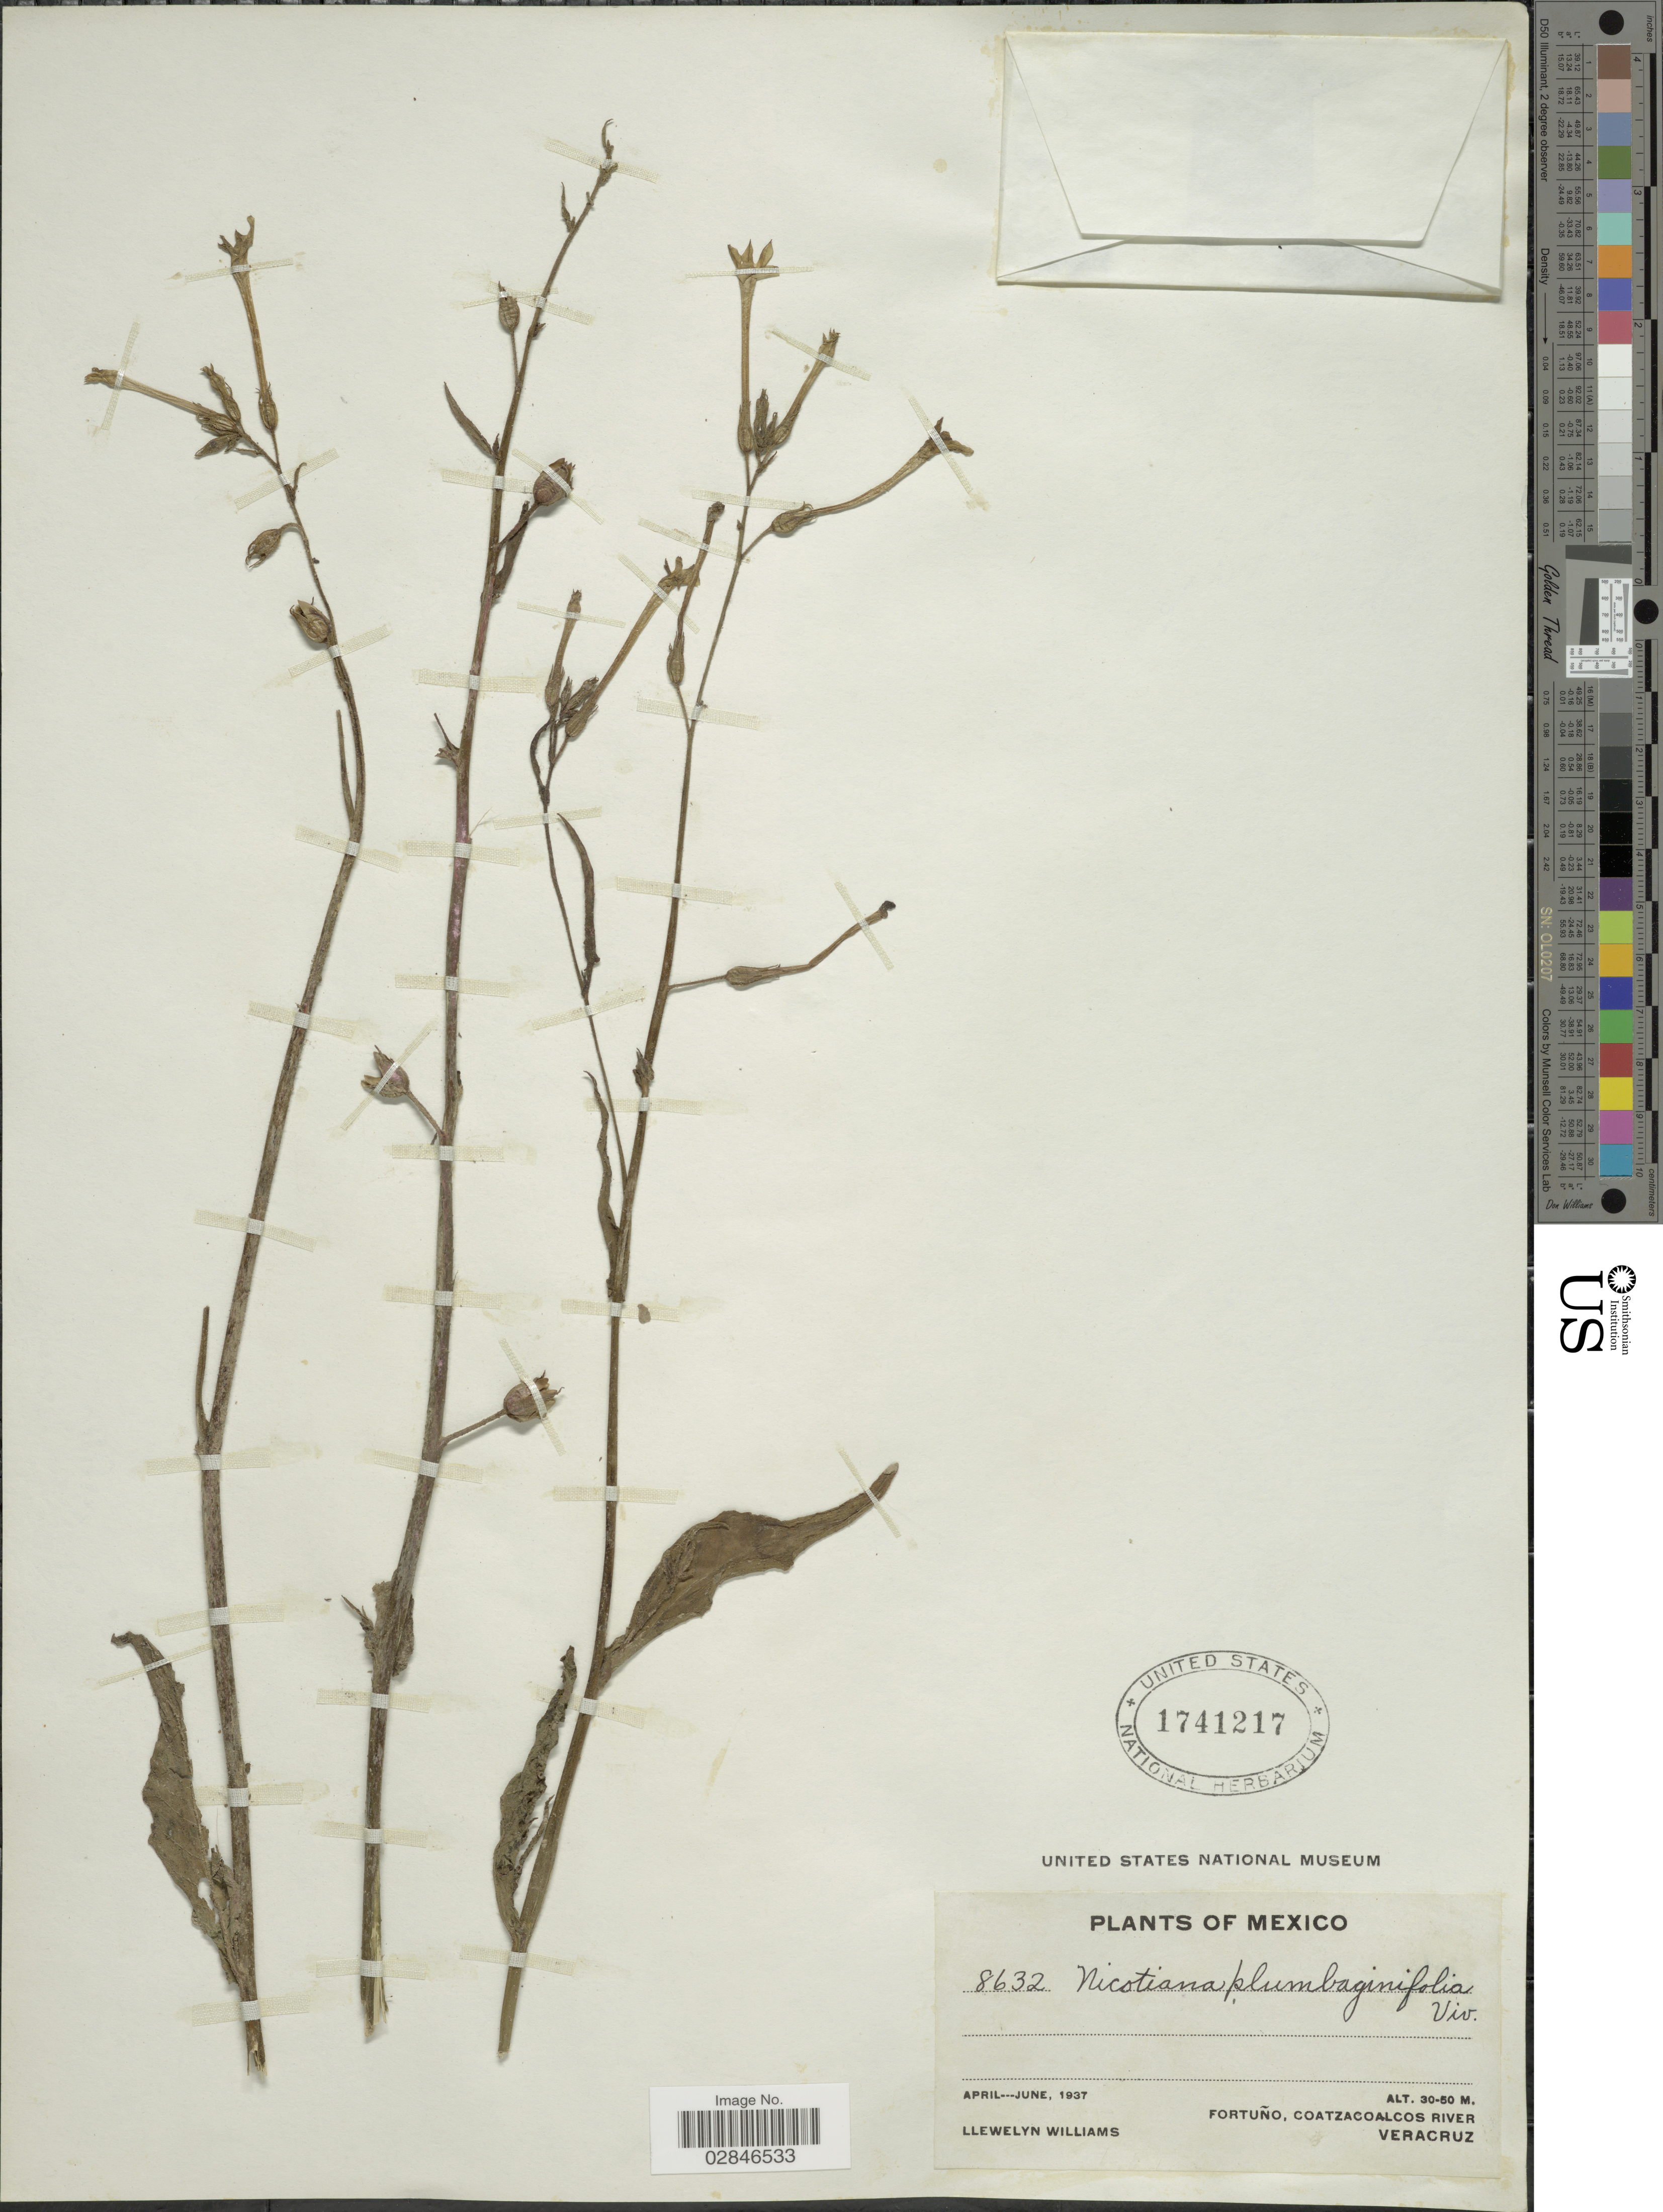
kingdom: Plantae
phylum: Tracheophyta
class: Magnoliopsida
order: Solanales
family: Solanaceae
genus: Nicotiana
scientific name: Nicotiana plumbaginifolia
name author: Viv.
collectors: Ll. Williams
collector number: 8632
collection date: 1937-04/1937-06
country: Mexico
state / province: Veracruz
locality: Fortuño, Coatzacoalcos River, Veracruz.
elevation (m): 30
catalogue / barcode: US 1741217